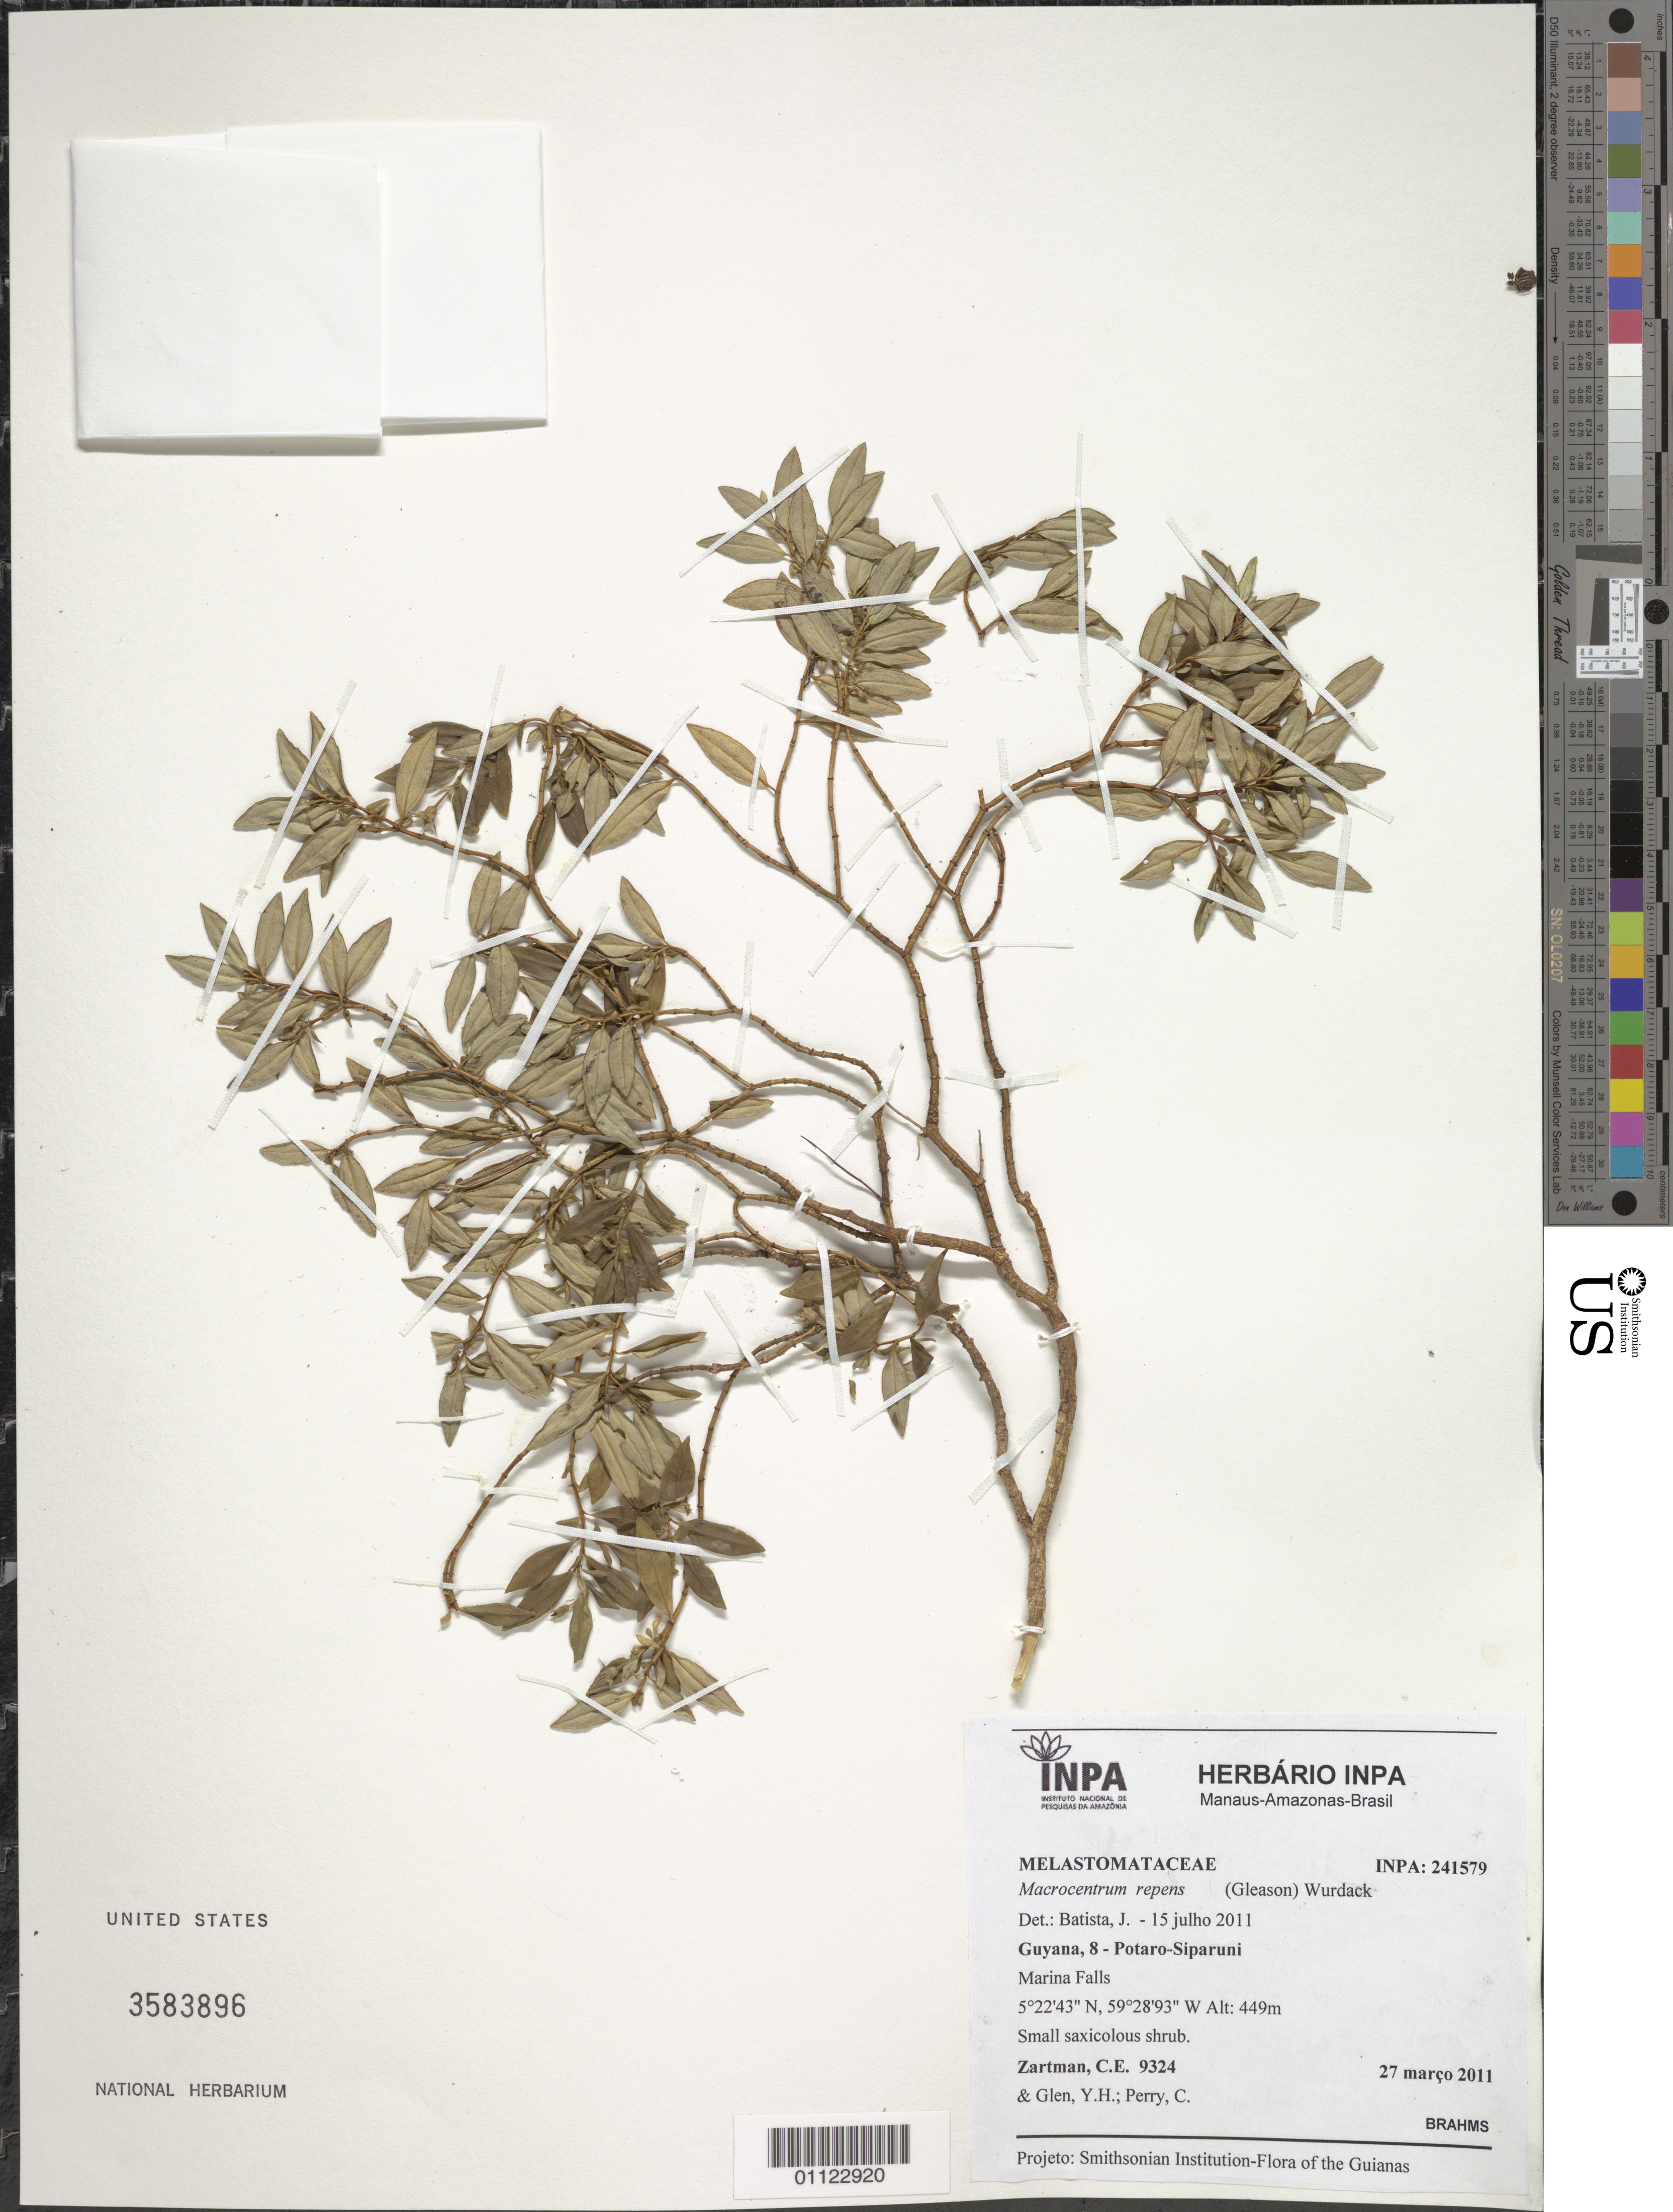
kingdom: Plantae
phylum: Tracheophyta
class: Magnoliopsida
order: Myrtales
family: Melastomataceae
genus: Macrocentrum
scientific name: Macrocentrum repens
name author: (Gleason) Wurdack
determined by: Batista, J.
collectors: C. Zartman, Y. Glen & C. Perry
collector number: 9324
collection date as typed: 27-Mar-11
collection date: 1911-03-27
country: Guyana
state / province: Potaro-Siparuni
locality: Marina Falls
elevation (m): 449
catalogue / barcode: US 3583896